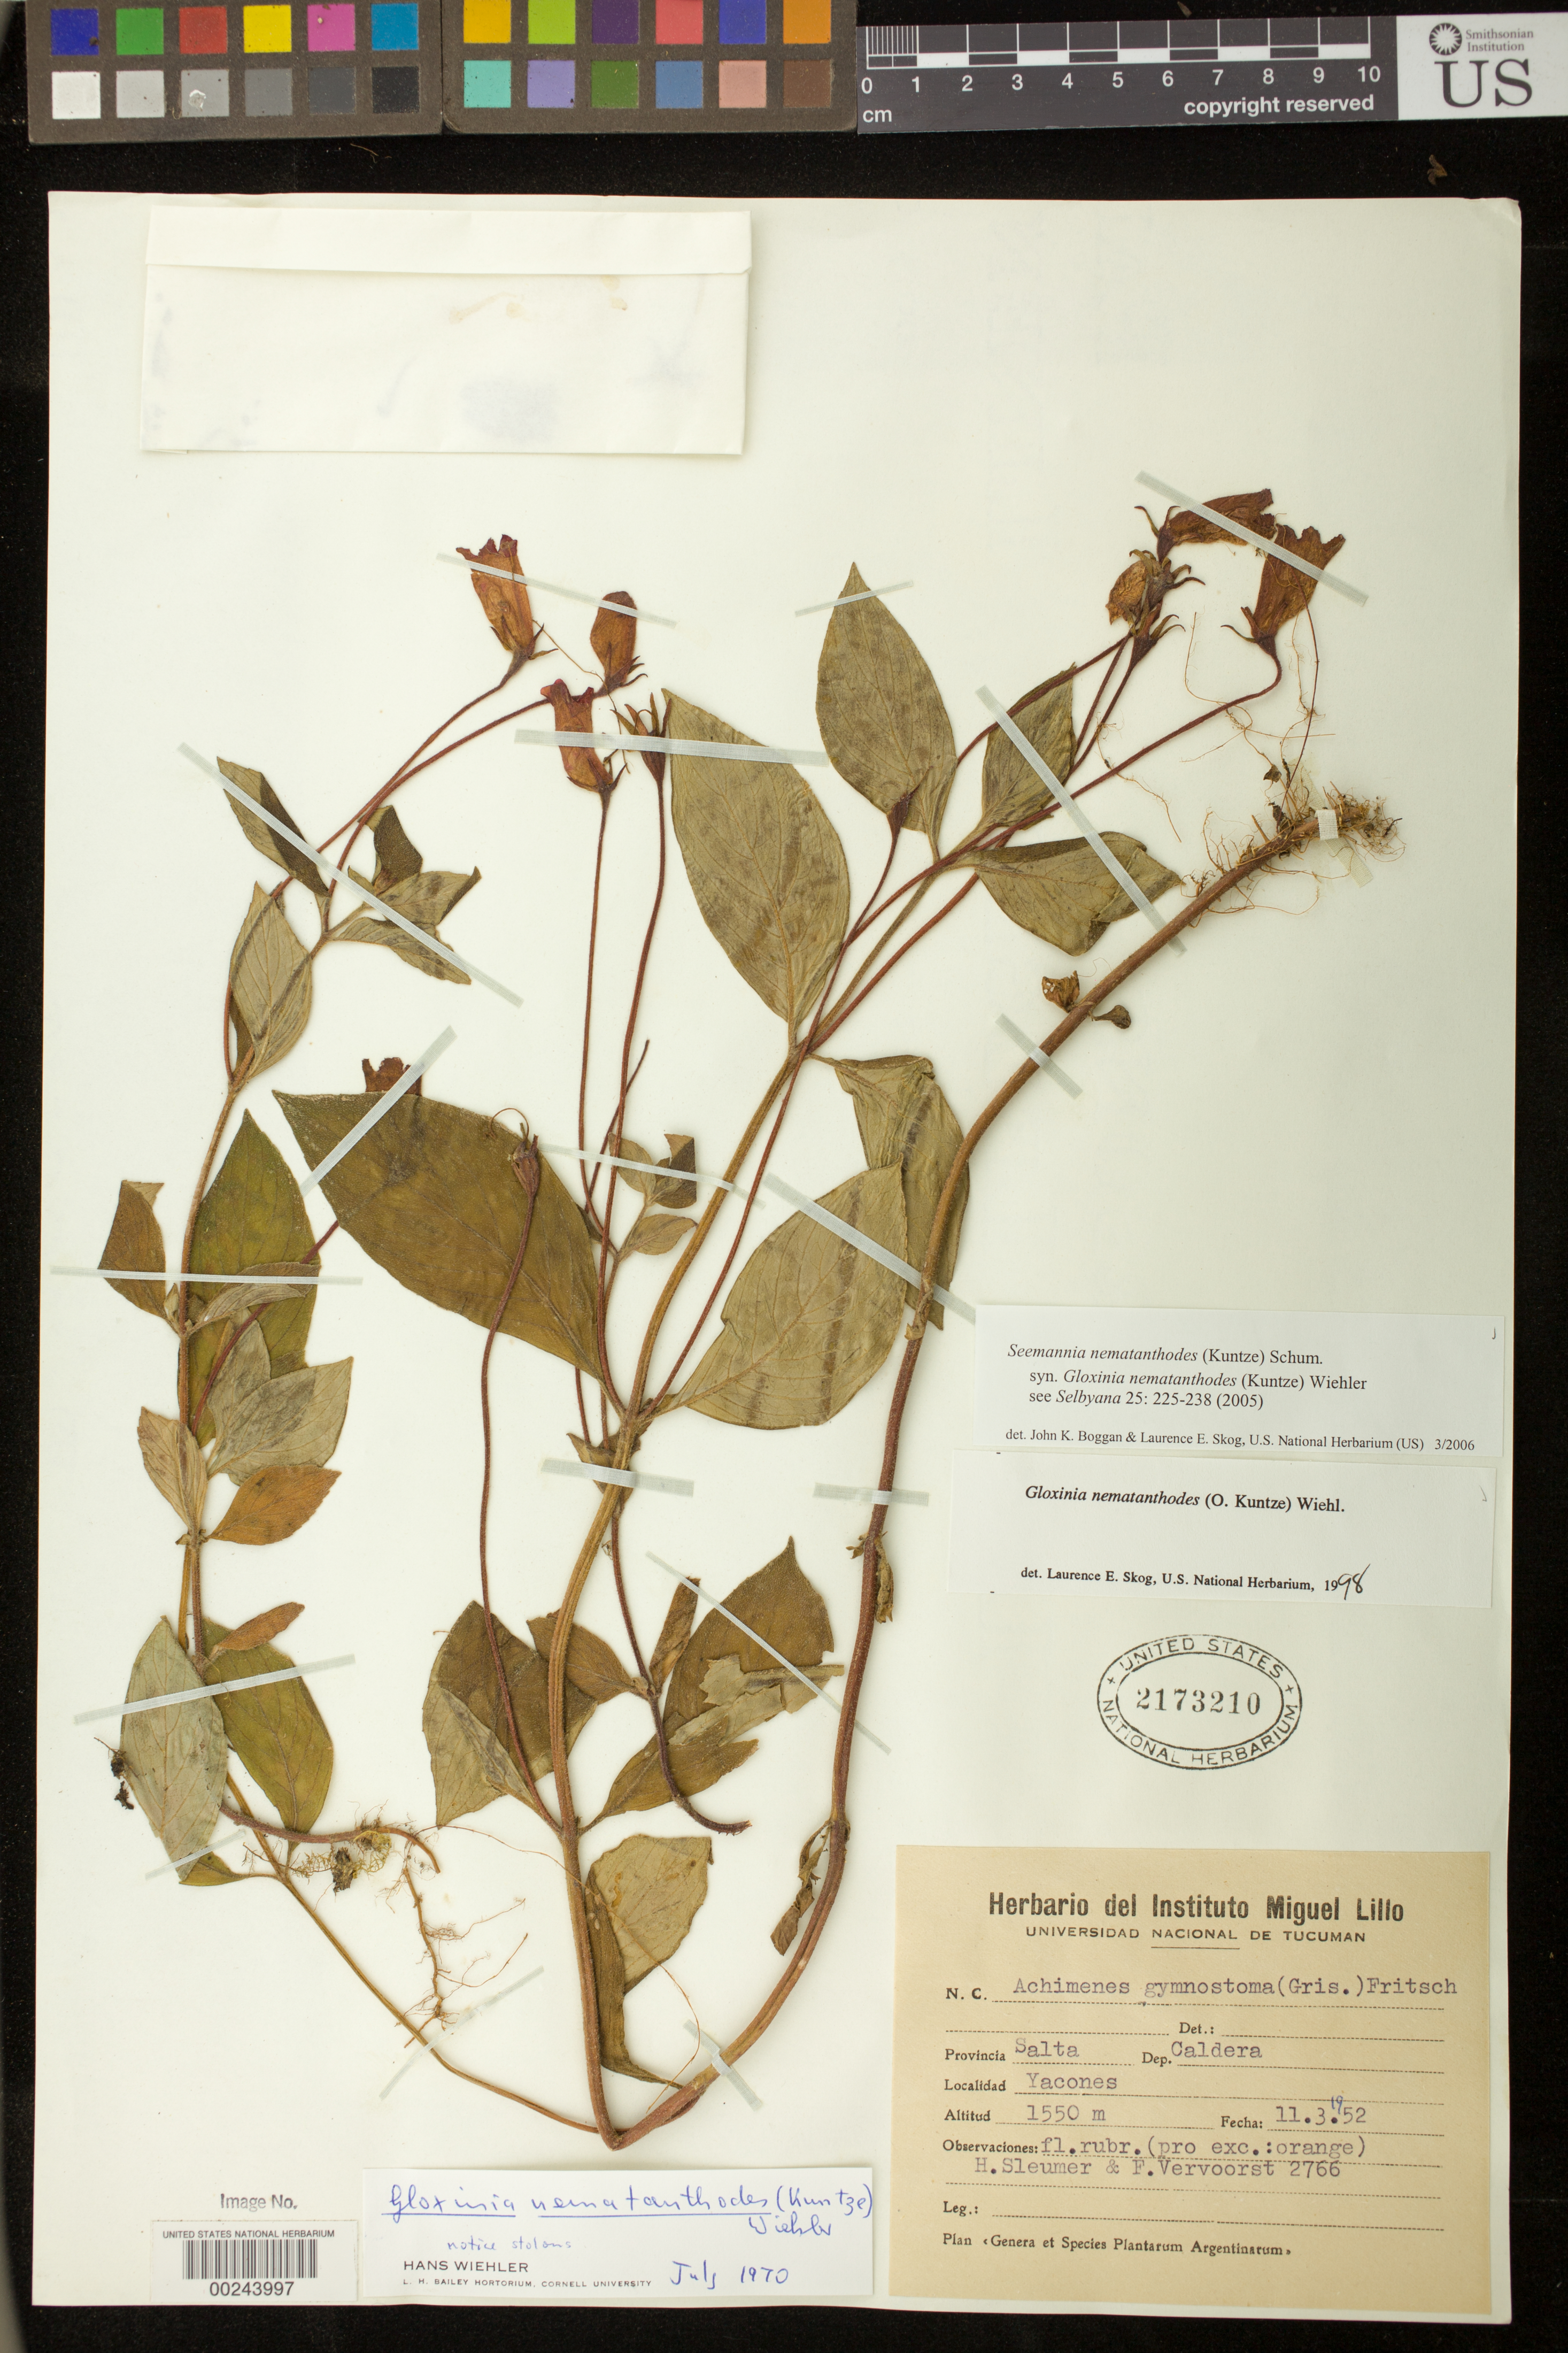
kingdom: Plantae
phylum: Tracheophyta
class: Magnoliopsida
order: Lamiales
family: Gesneriaceae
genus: Seemannia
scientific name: Seemannia nematanthodes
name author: (Kuntze) K. Schum.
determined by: Boggan, J. K.; Skog, L. E.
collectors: H. O. Sleumer & F. Vervoorst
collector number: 2766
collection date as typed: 11 Mar 1952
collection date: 1952-03-11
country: Argentina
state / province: Salta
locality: Dept. Caldera, Yacones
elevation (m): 1550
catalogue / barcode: US 2173210